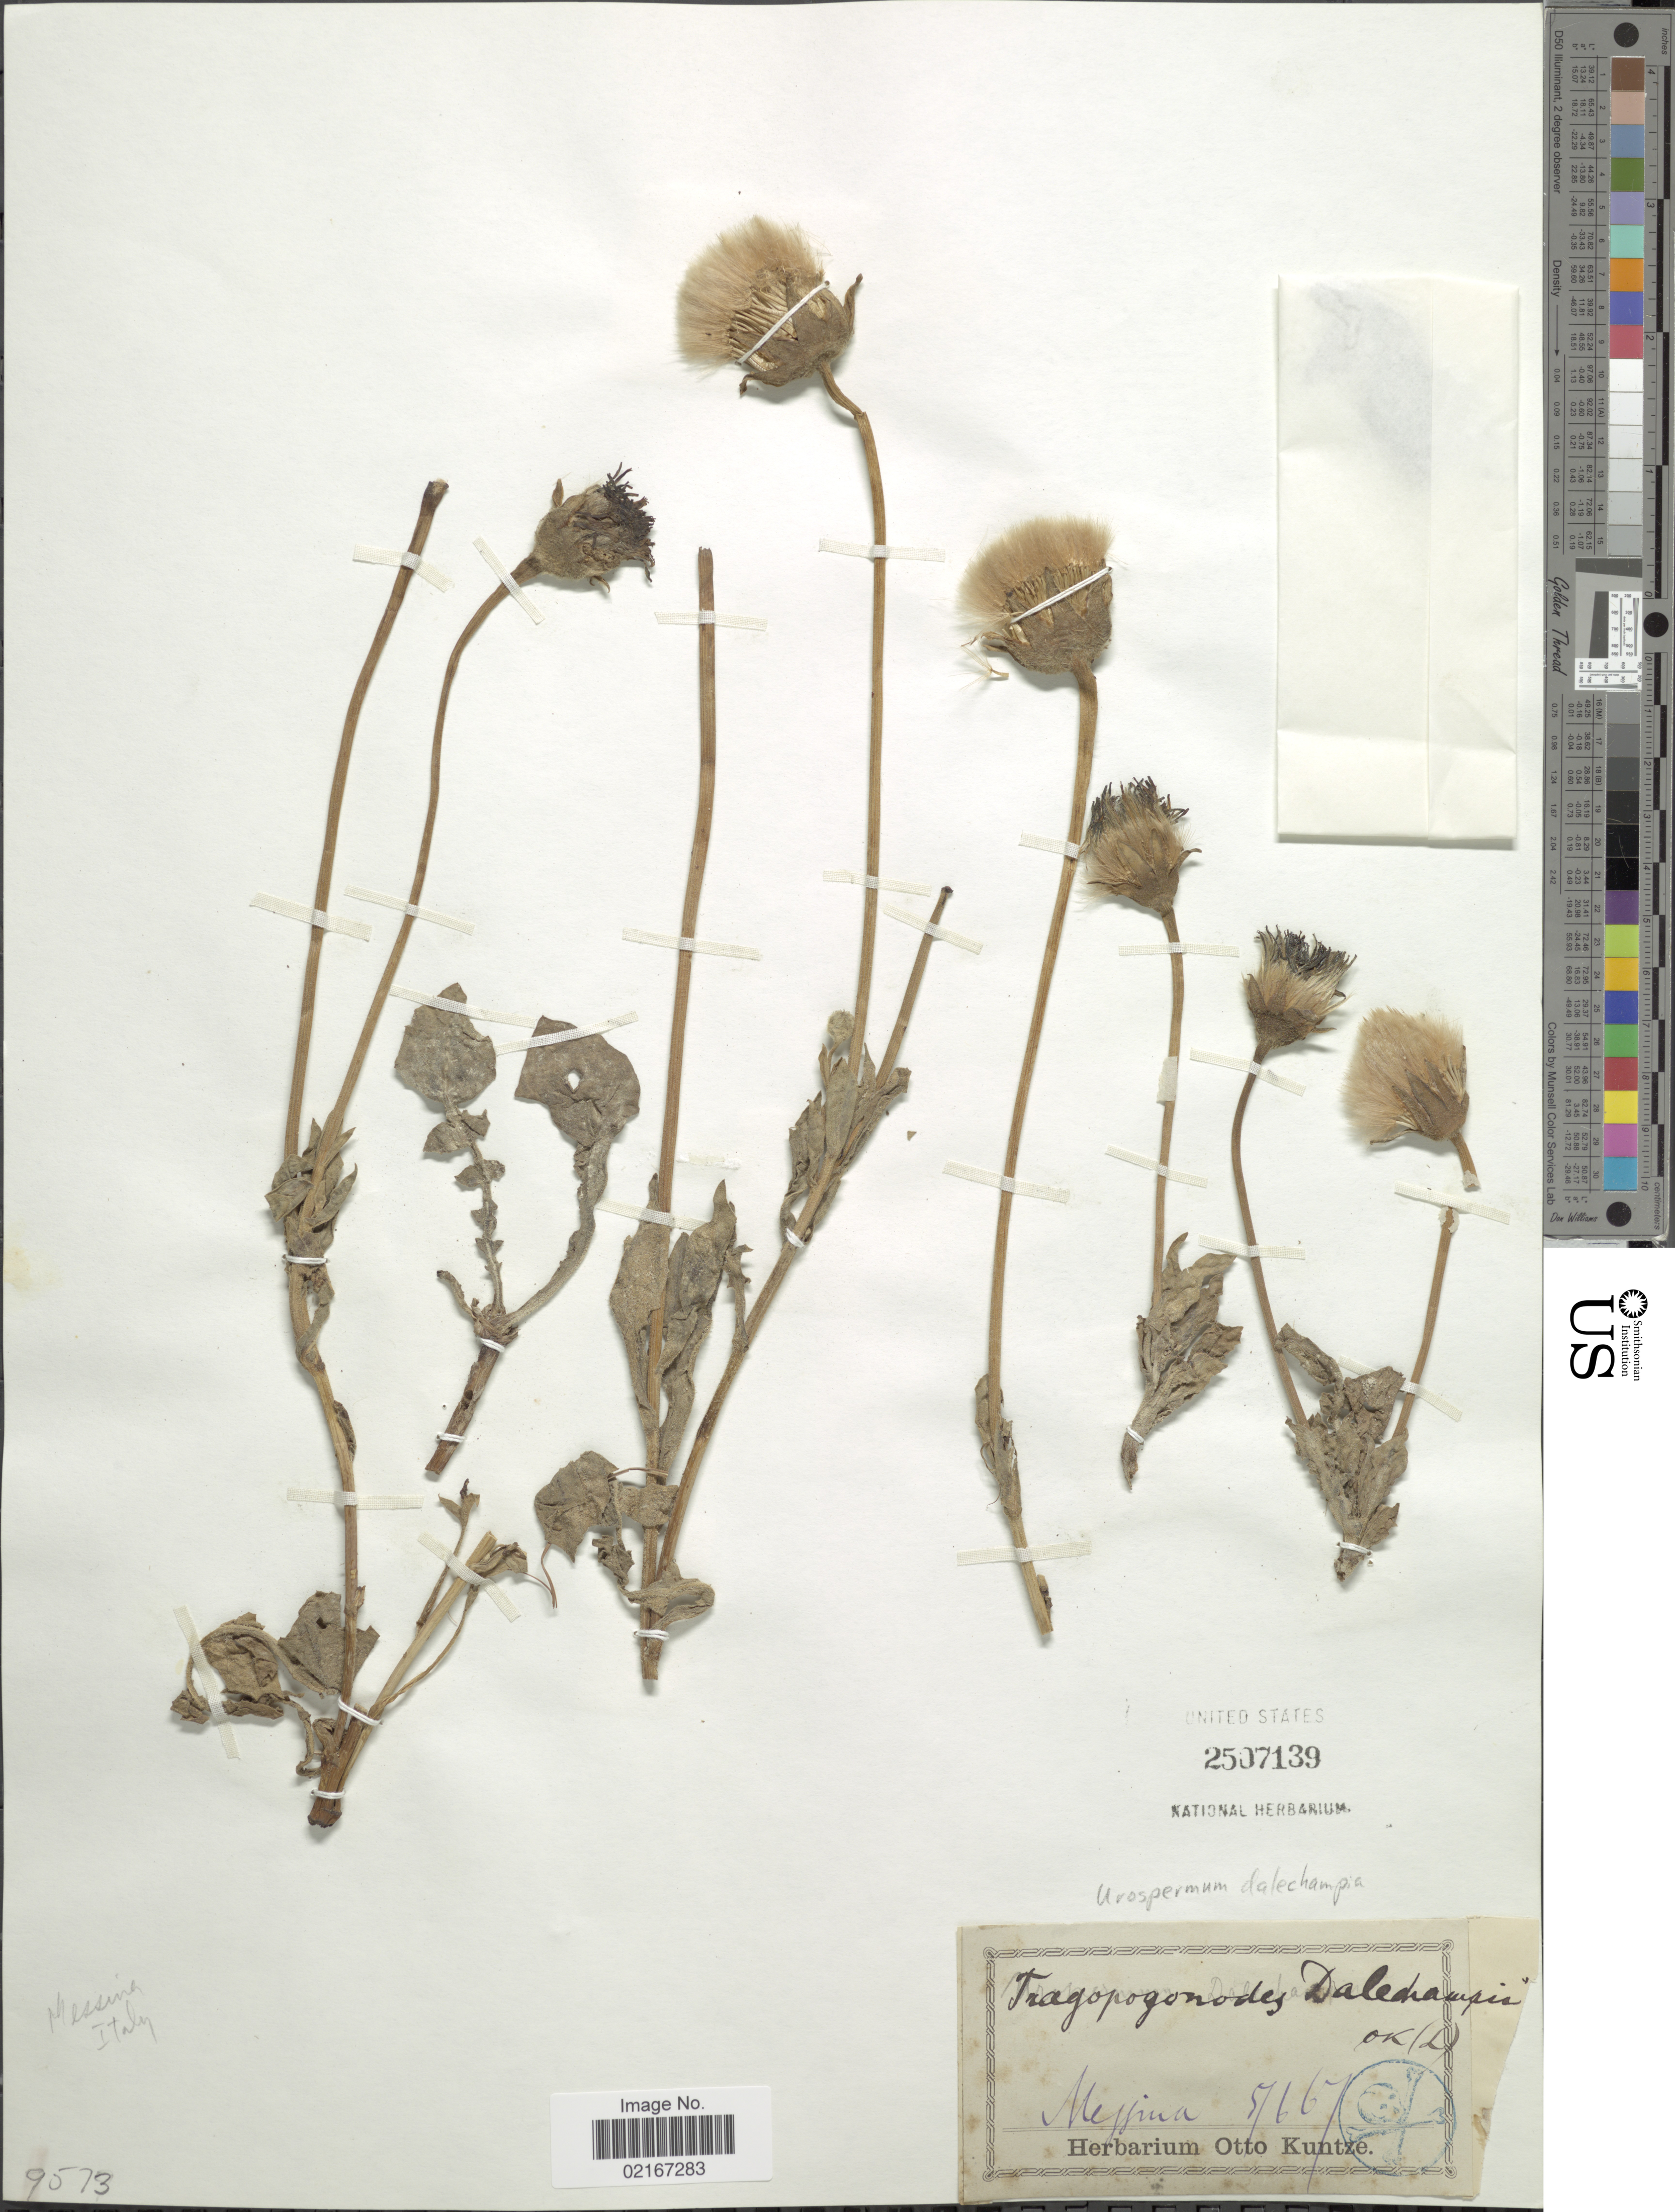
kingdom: Plantae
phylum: Tracheophyta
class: Magnoliopsida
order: Asterales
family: Asteraceae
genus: Urospermum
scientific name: Urospermum dalechampii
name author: (L.) F.W. Schmidt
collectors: ex herb. Otto Kuntze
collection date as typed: Transcribed d/m/y: 5/6/67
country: Italy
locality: Messina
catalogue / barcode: US 2507139